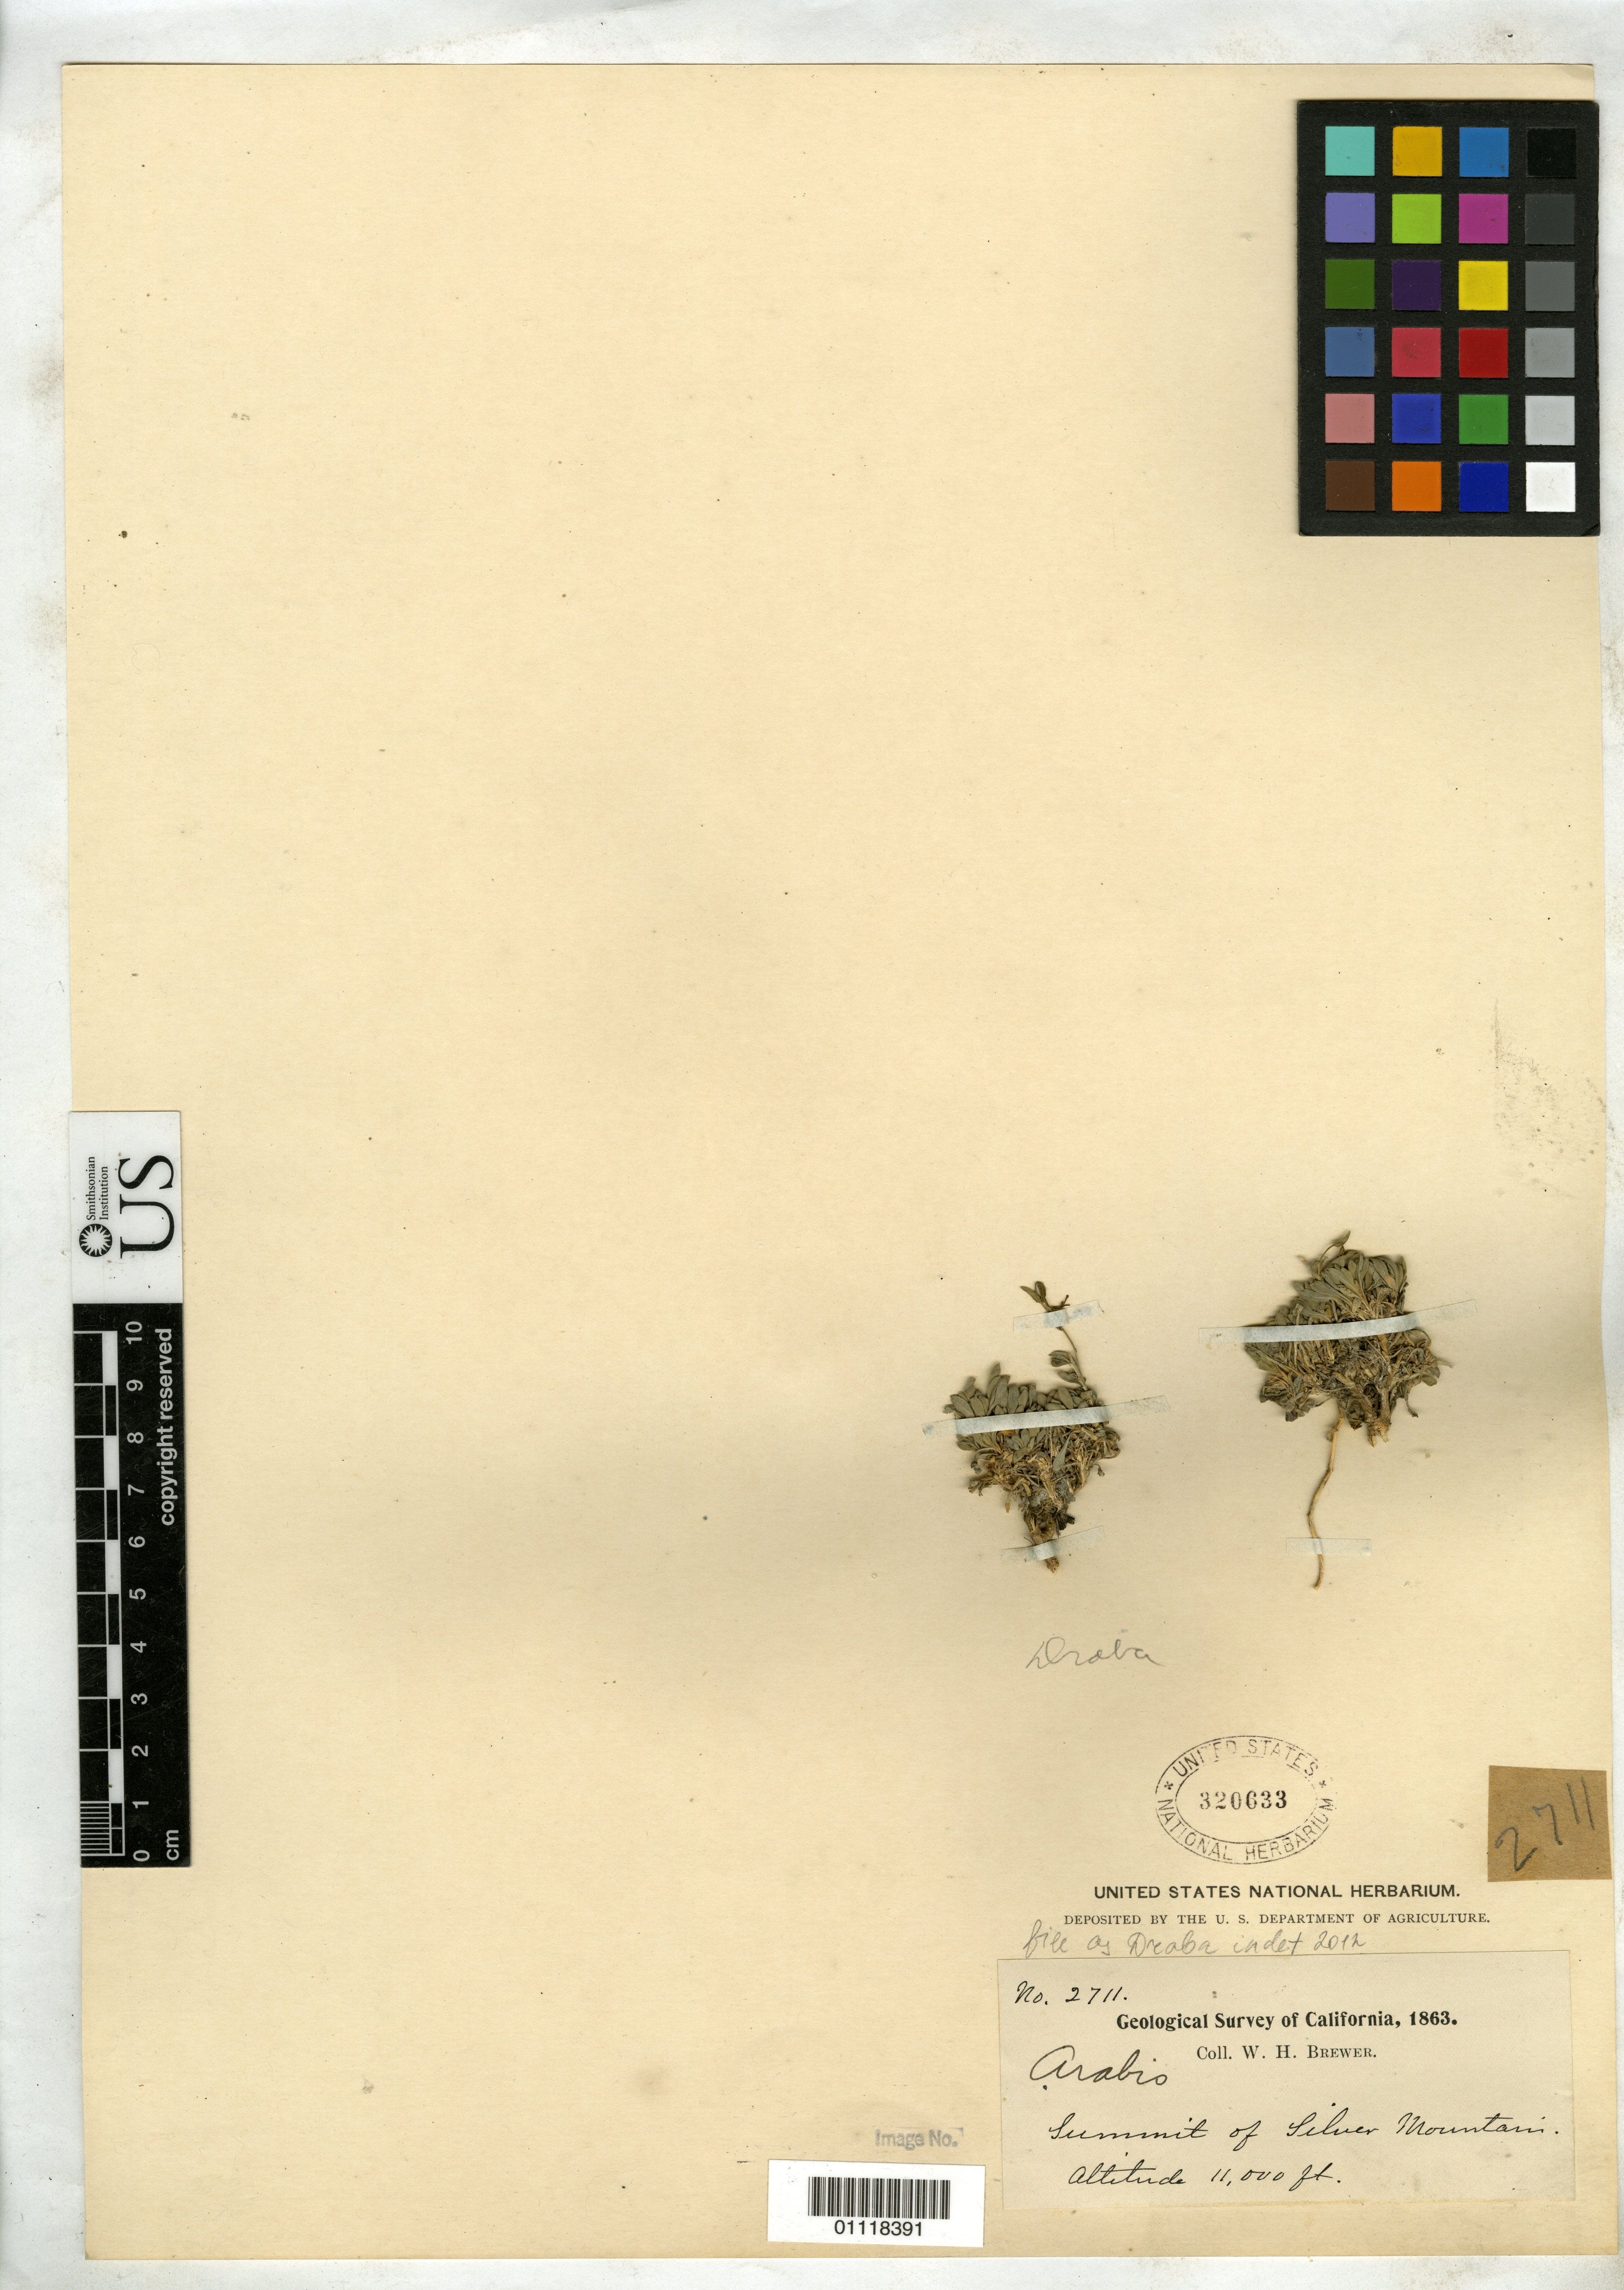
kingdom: Plantae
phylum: Tracheophyta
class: Magnoliopsida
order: Brassicales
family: Brassicaceae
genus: Draba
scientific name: Draba sp.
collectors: W. H. Brewer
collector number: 2711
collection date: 1863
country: United States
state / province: California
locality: Summit of Silver Mountains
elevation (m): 3353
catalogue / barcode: US 320633